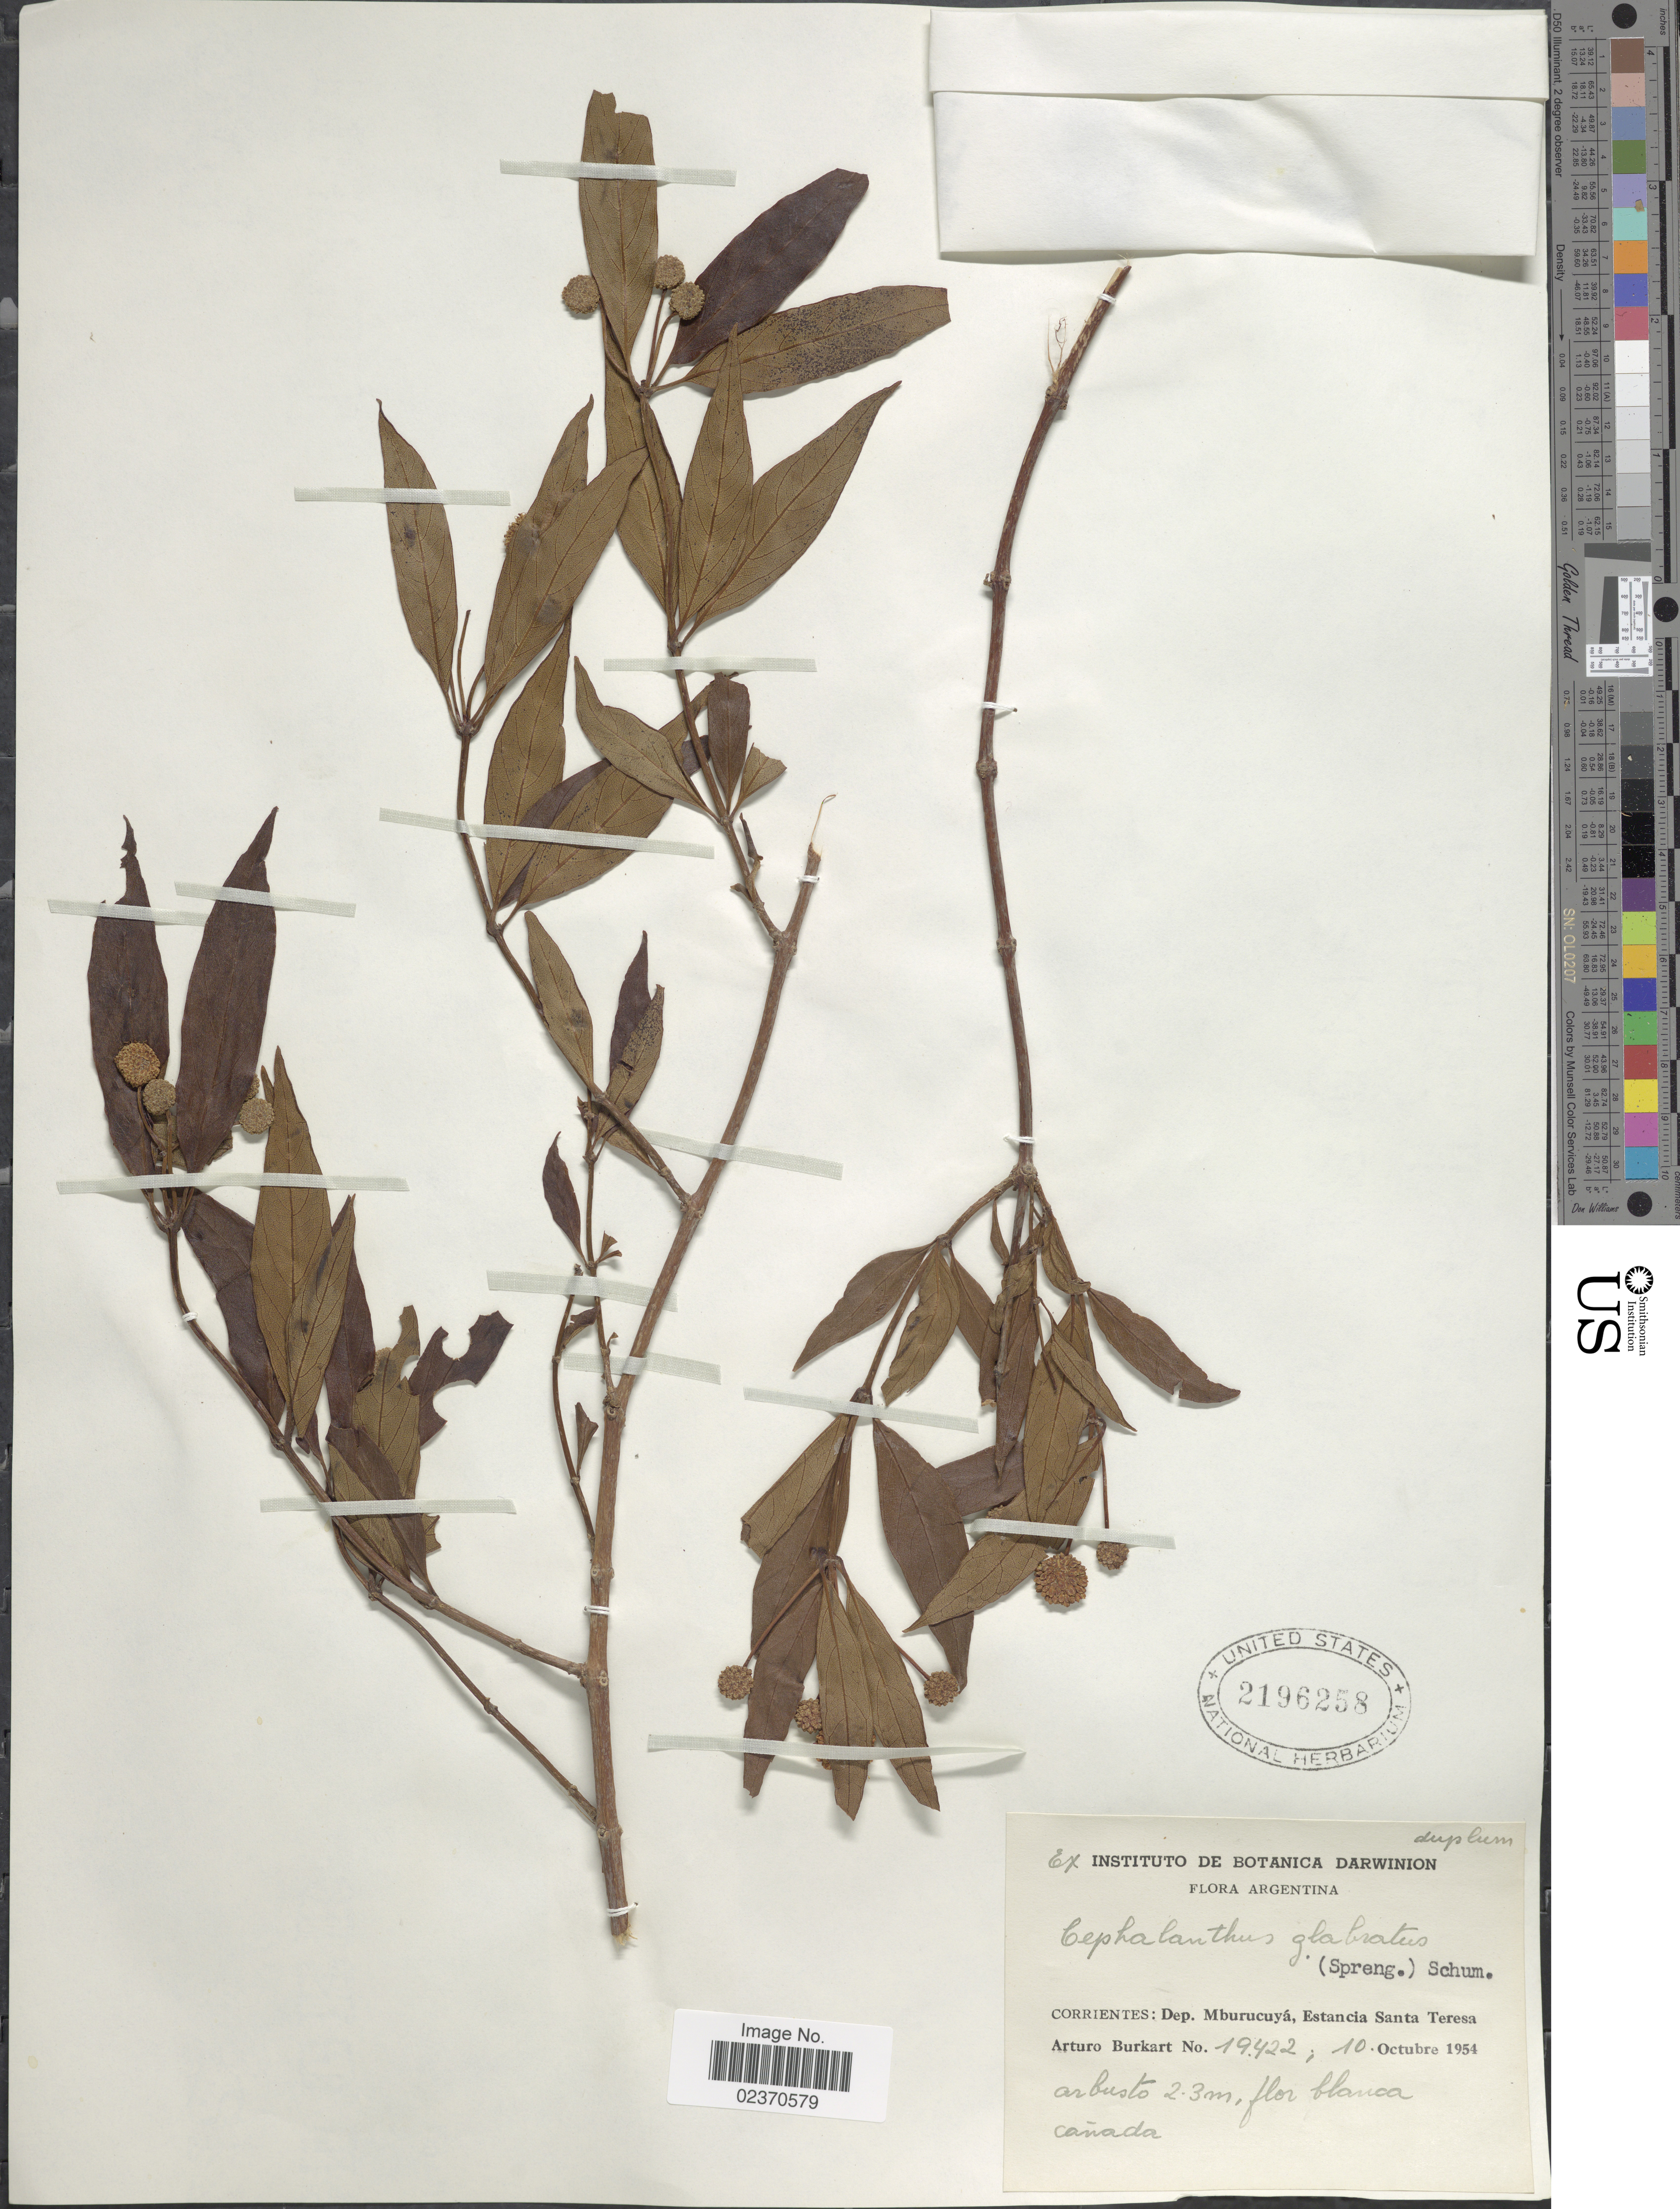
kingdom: Plantae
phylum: Tracheophyta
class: Magnoliopsida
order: Gentianales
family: Rubiaceae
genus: Cephalanthus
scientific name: Cephalanthus glabratus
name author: (Spreng.) K. Schum.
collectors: A. E. Burkart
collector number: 19422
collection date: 1954-10-10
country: Argentina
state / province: Corrientes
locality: Corrientes: Dep. Mburucuya, Estancia Santa Teresa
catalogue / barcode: US 2196258